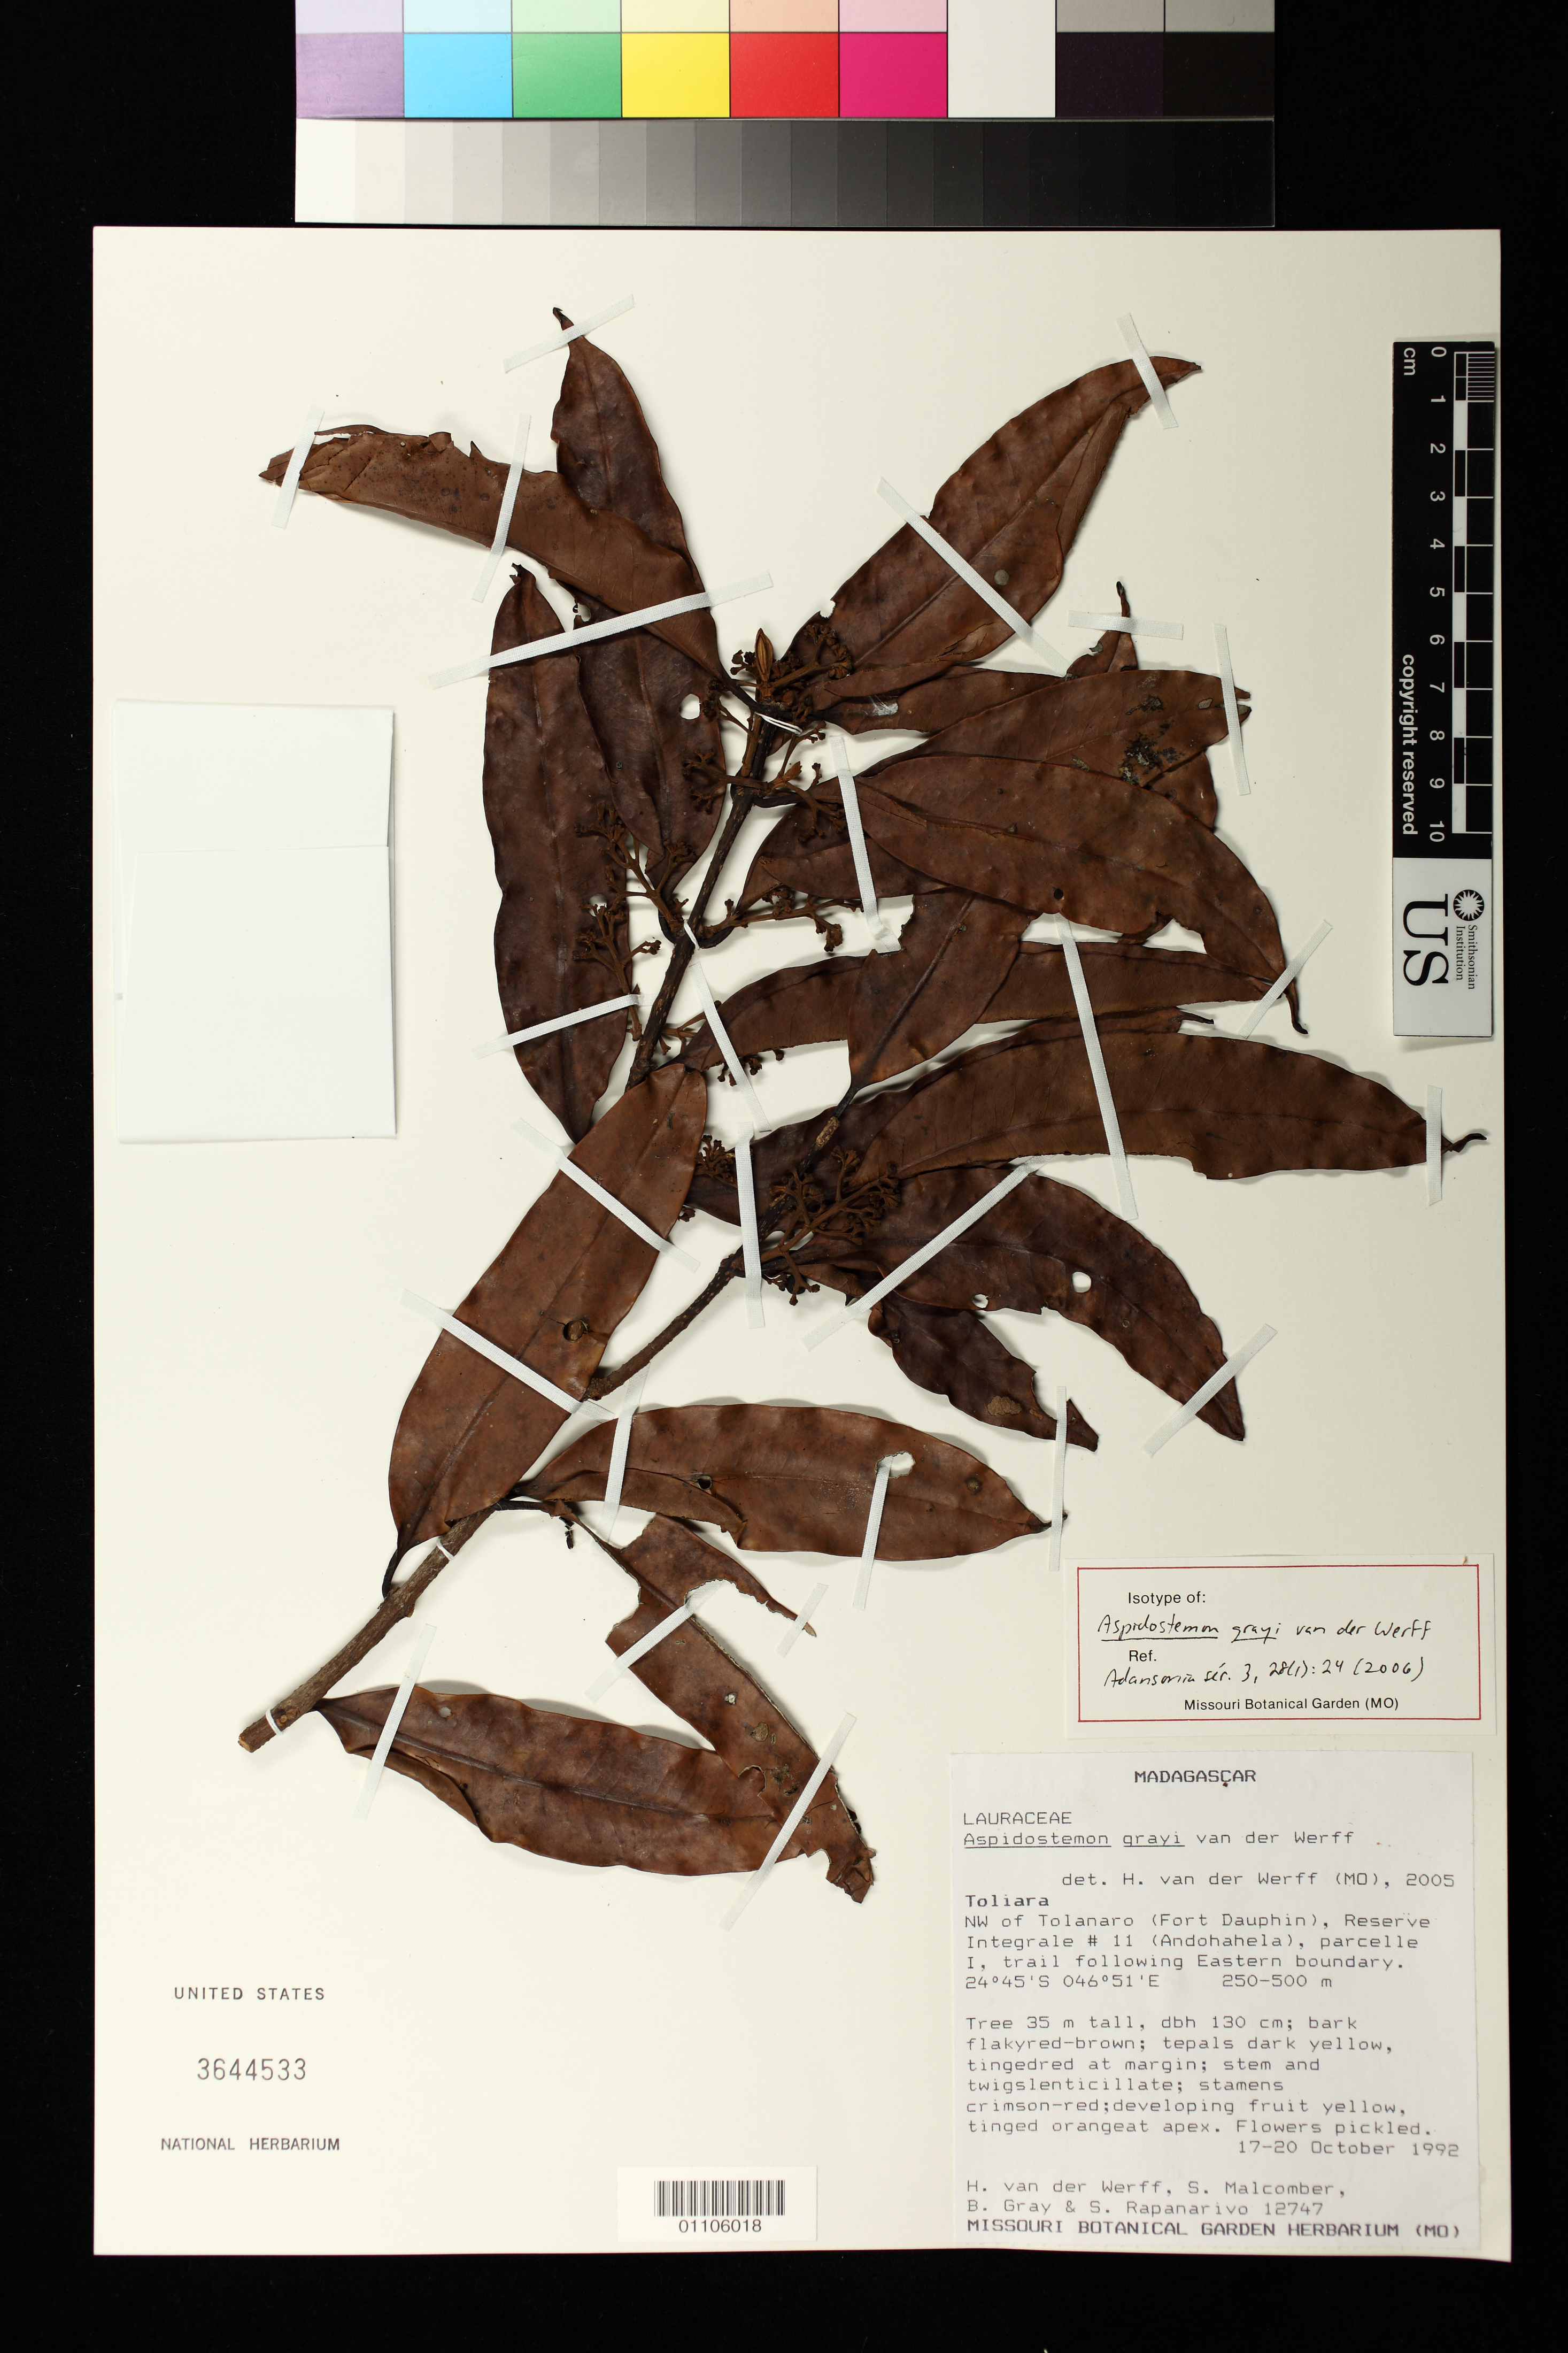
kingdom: Plantae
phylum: Tracheophyta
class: Magnoliopsida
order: Laurales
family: Lauraceae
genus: Aspidostemon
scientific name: Aspidostemon grayi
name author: van der Werff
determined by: van der Werff, H., (MO), Missouri Botanical Garden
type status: Isotype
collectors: H. van der Werff, S. T. Malcomber, B. Gray & S. Rapanarivo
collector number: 12747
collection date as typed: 17 Oct 1992 to 20 Oct 1992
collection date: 1992-10-17/1992-10-20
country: Madagascar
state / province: Anosy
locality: NW of Tolanaro (Fort Dauphin), Reserve Integrale # 11 (Andohahela), parcelle I, trail following Eastern boundary.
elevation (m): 250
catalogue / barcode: US 3644533